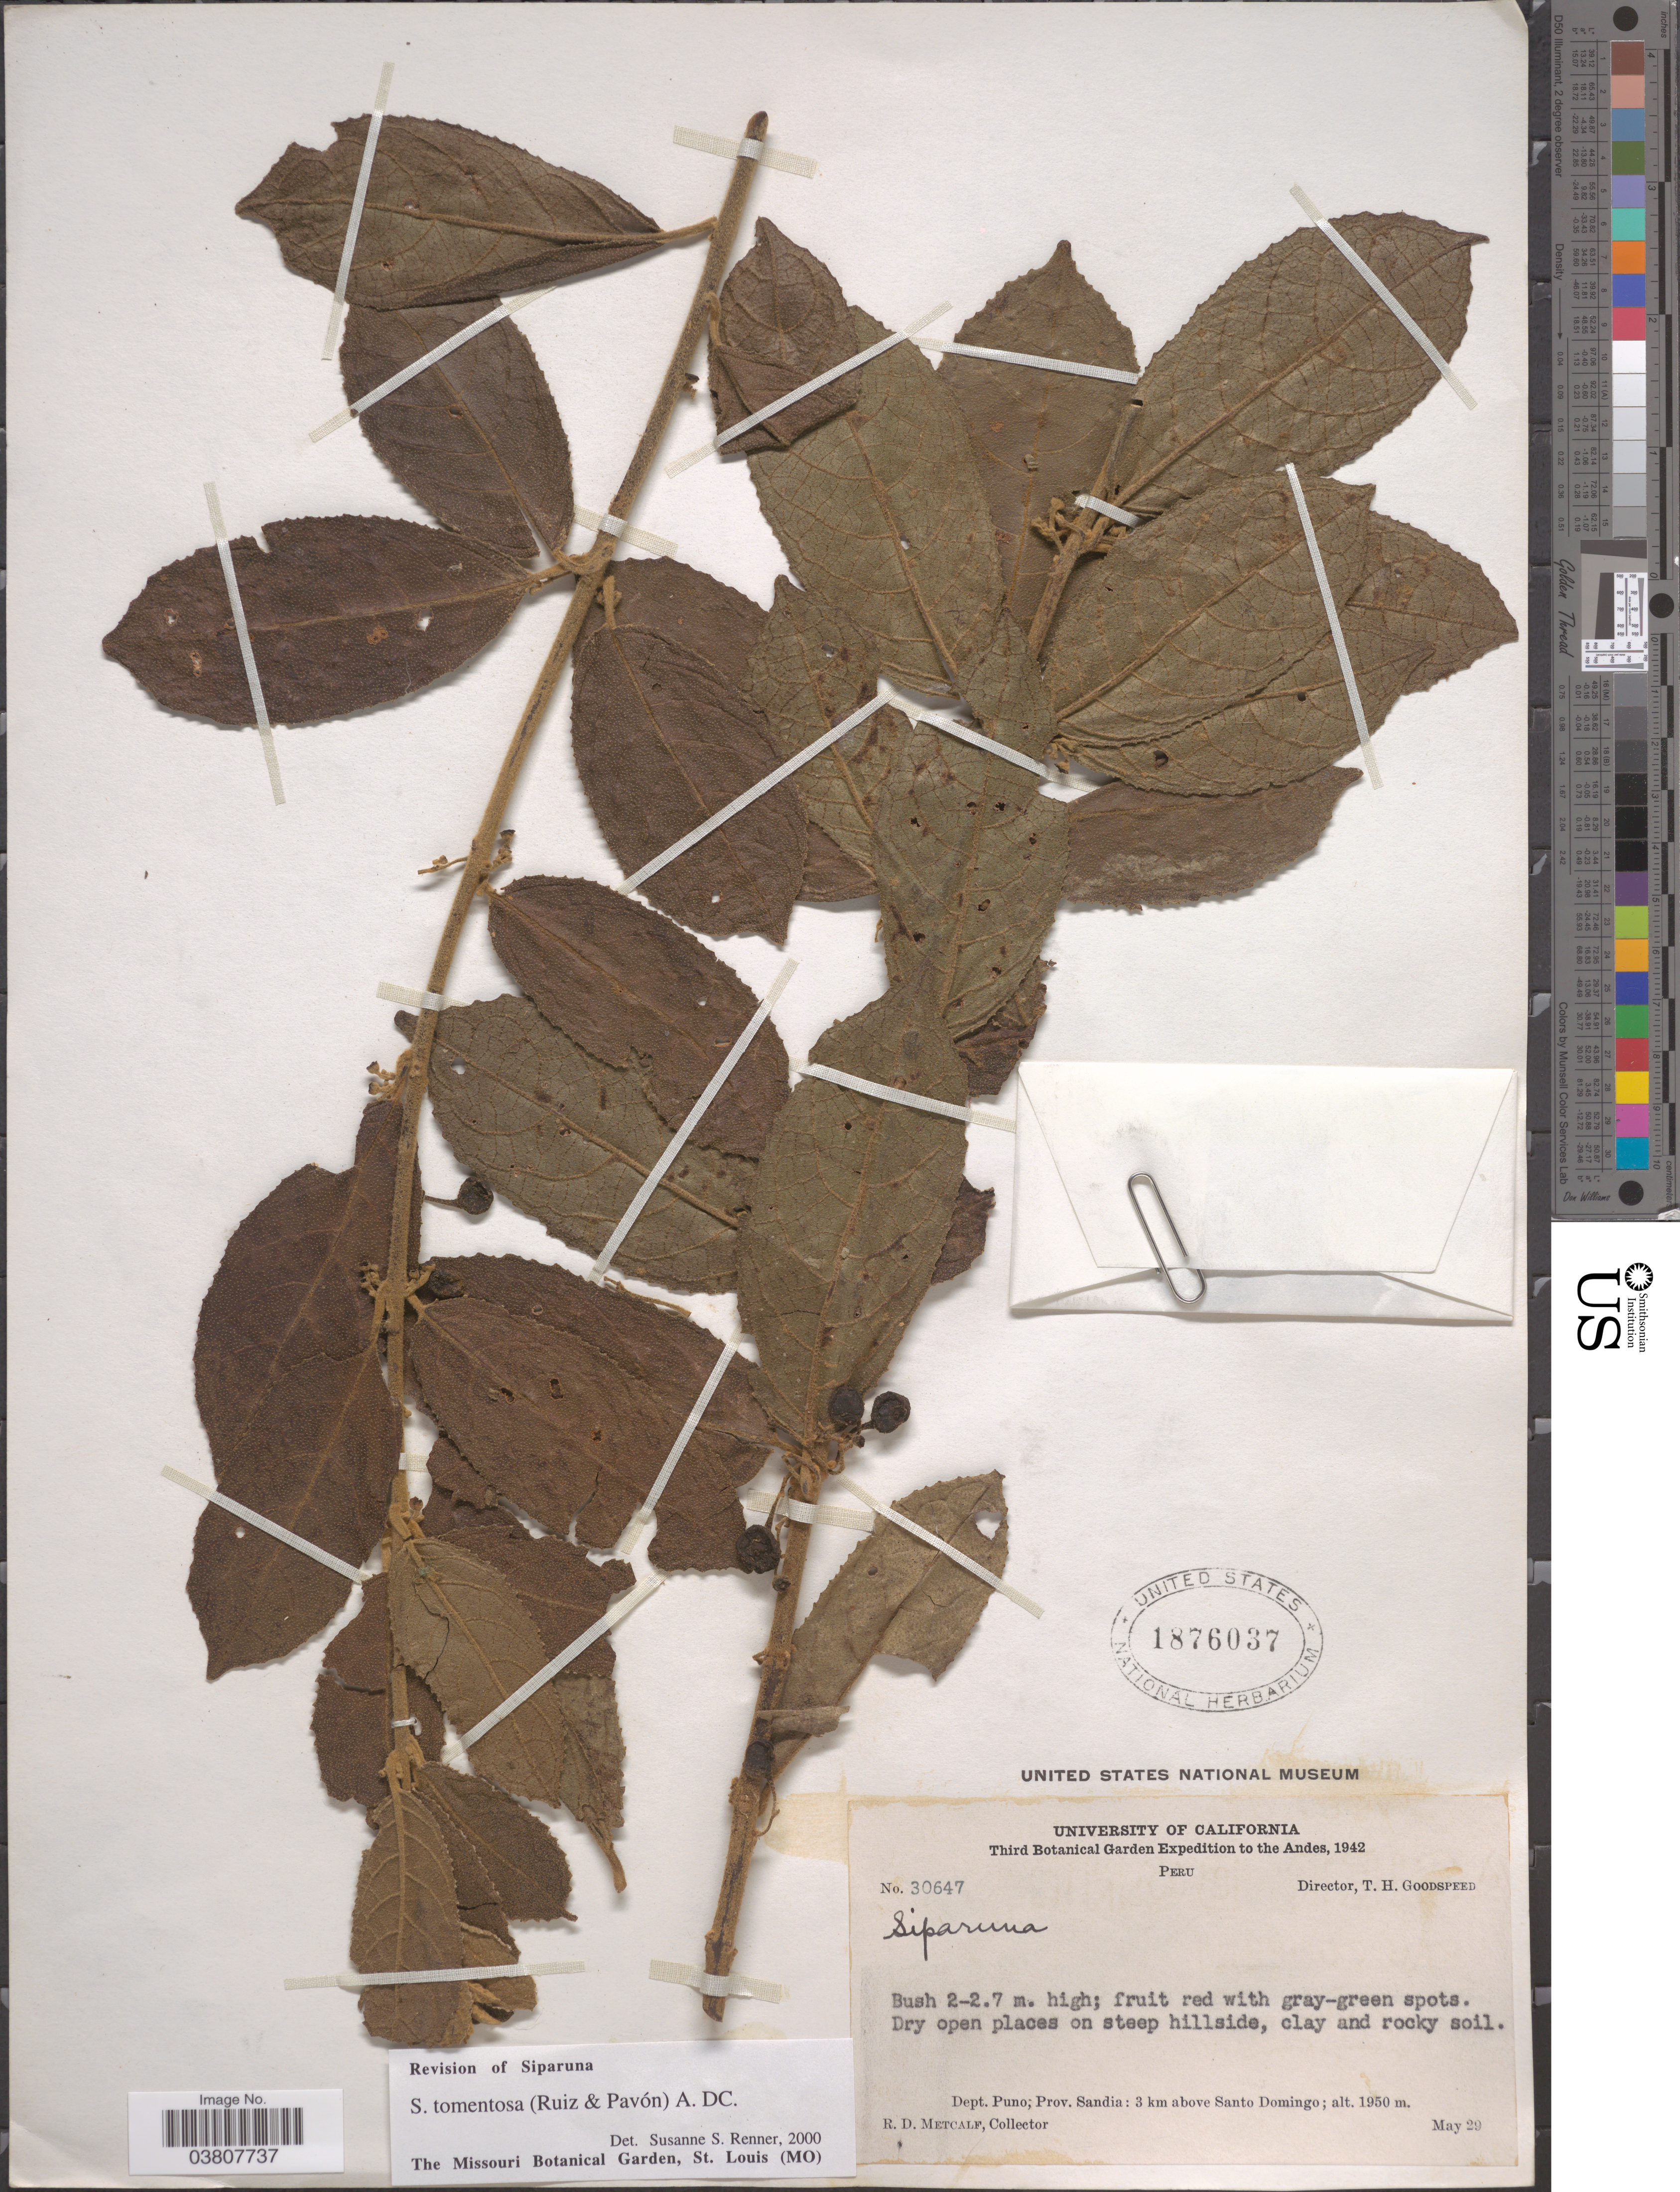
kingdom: Plantae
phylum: Tracheophyta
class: Magnoliopsida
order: Laurales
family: Siparunaceae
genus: Siparuna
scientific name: Siparuna tomentosa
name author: Perkins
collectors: R. D. Metcalf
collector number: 30647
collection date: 1942-05-29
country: Peru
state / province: Puno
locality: The Andes. On steep hillside. Dept. Puno; Prov.Sandia: 3 km above Santo Domingo.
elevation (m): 1950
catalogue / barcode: US 1876037